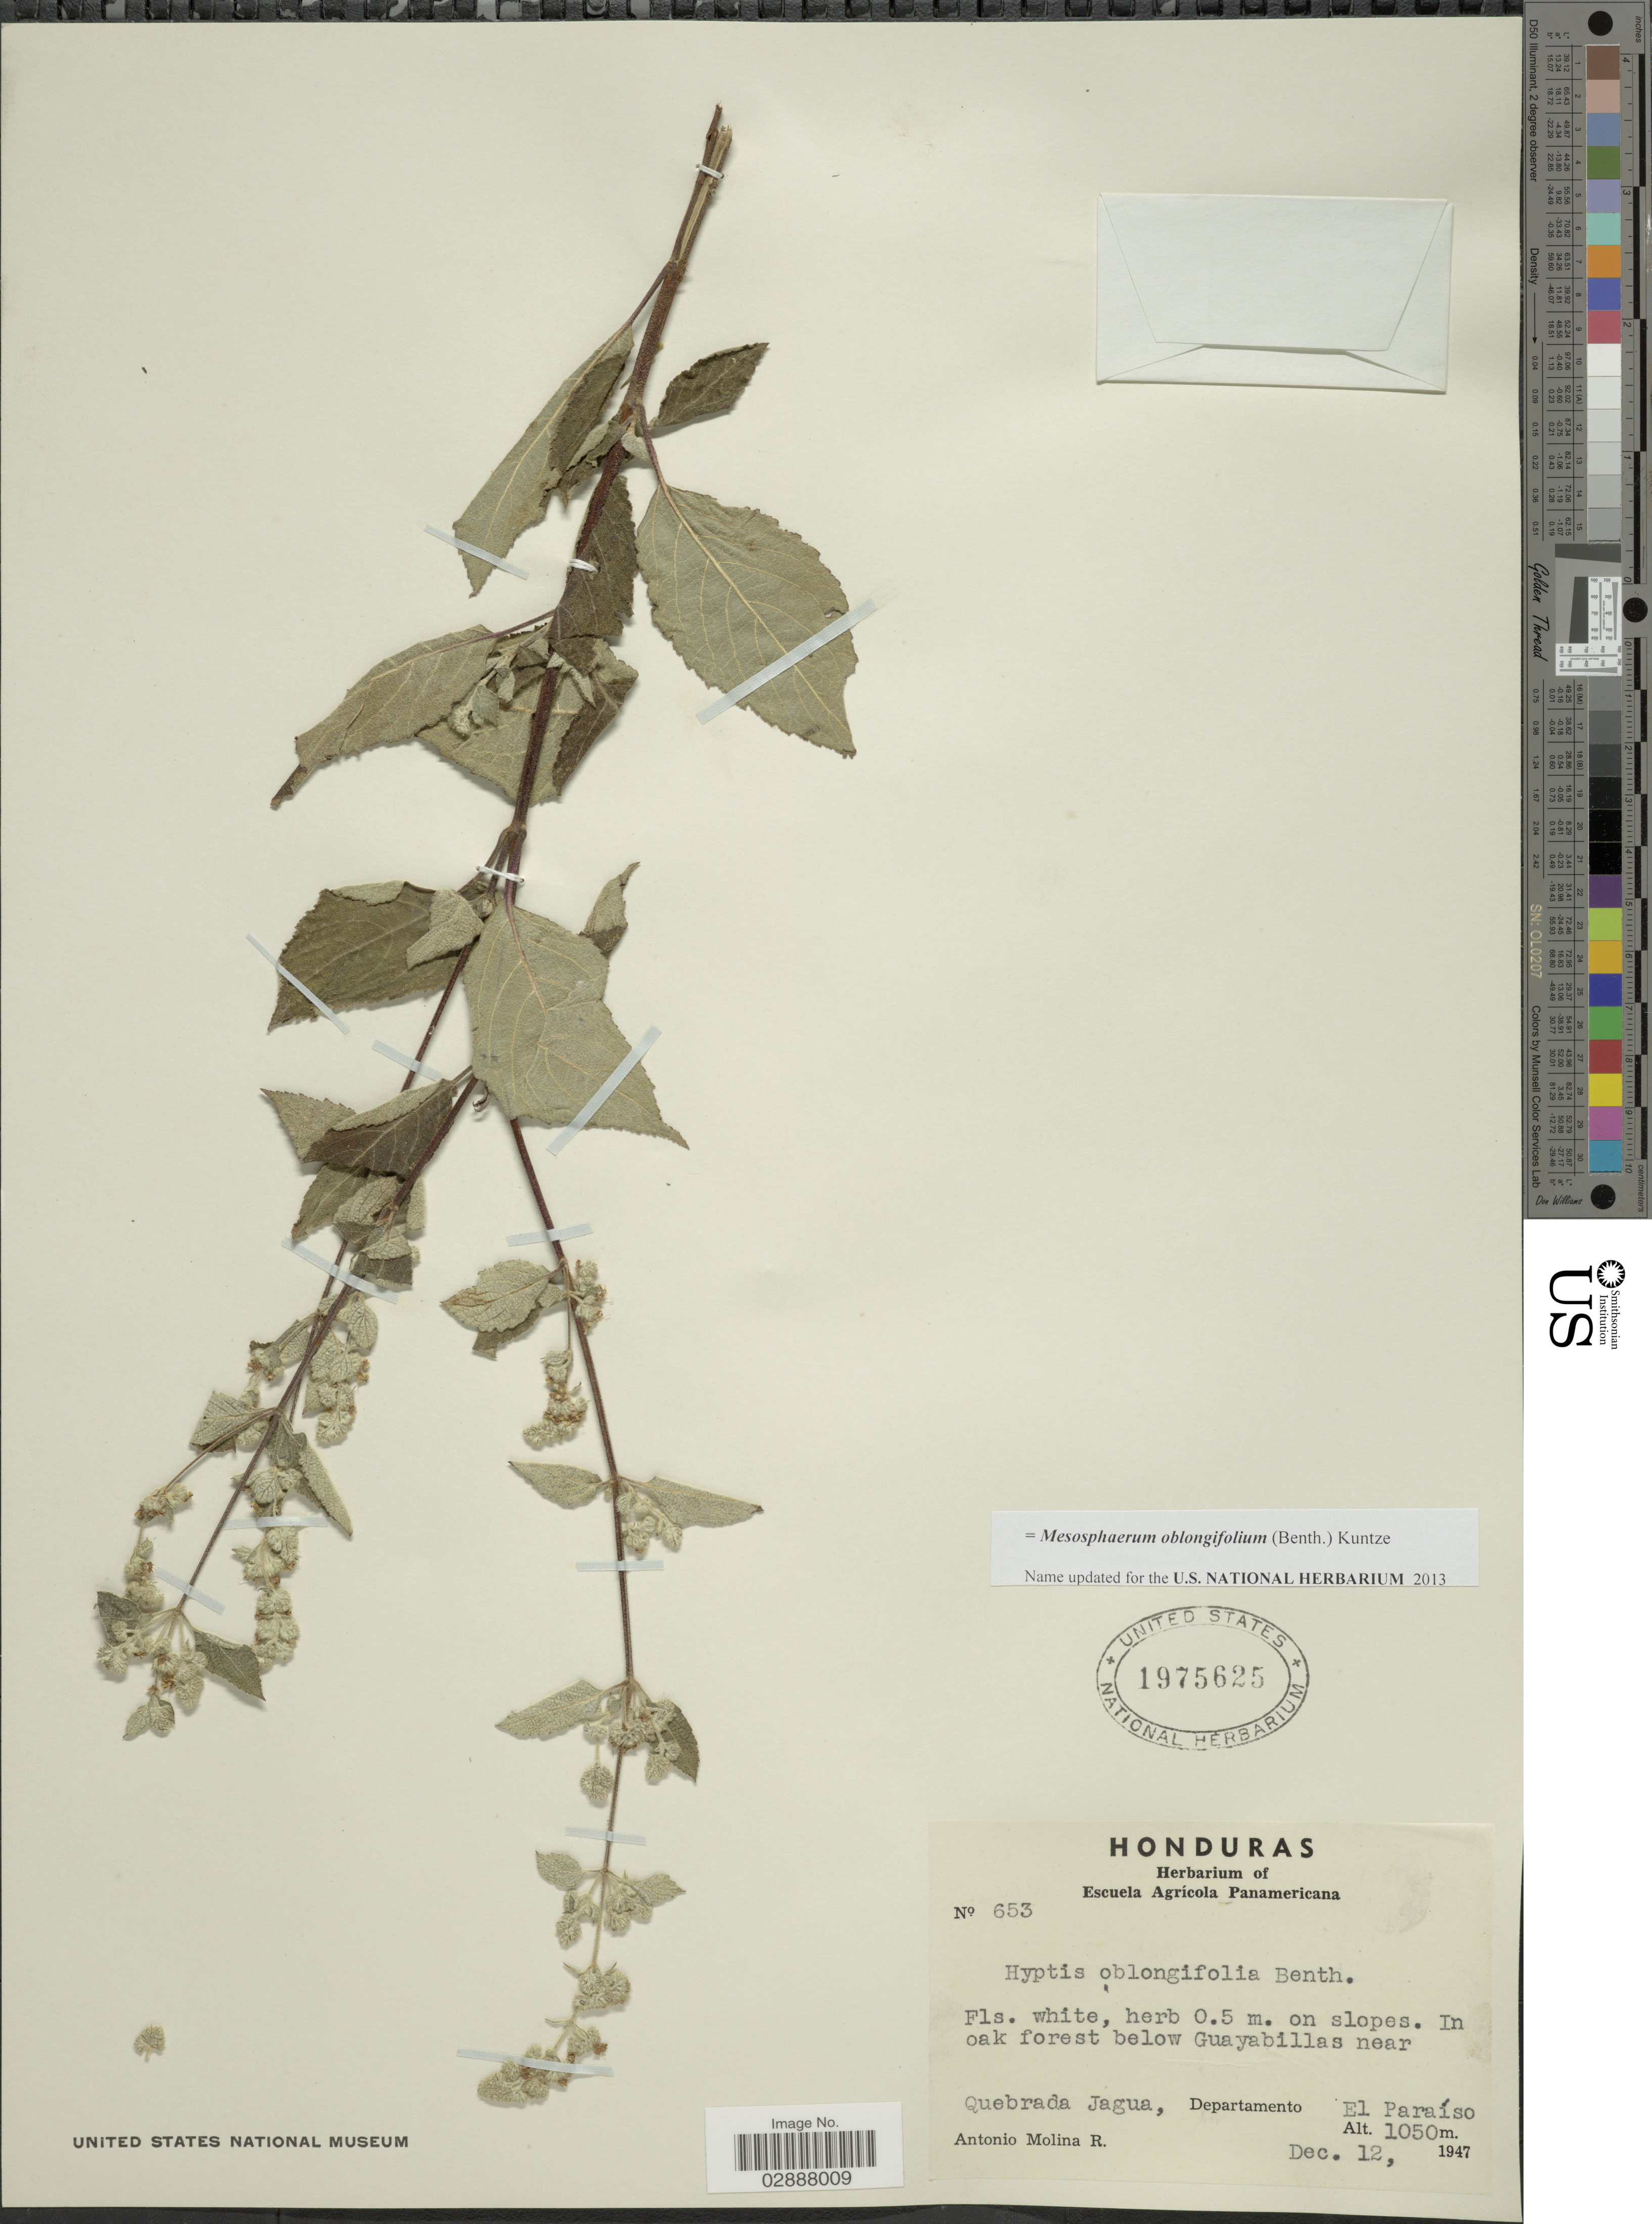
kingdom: Plantae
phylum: Tracheophyta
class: Magnoliopsida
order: Lamiales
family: Lamiaceae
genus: Mesosphaerum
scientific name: Mesosphaerum oblongifolium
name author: (Benth.) Kuntze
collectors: A. Molina R.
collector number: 653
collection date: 1947-12-12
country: Honduras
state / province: El Paraíso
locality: In oak forest below Guayabillas near Quebrada Jagua, Departamento El Paraíso.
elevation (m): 1050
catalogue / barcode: US 1975625